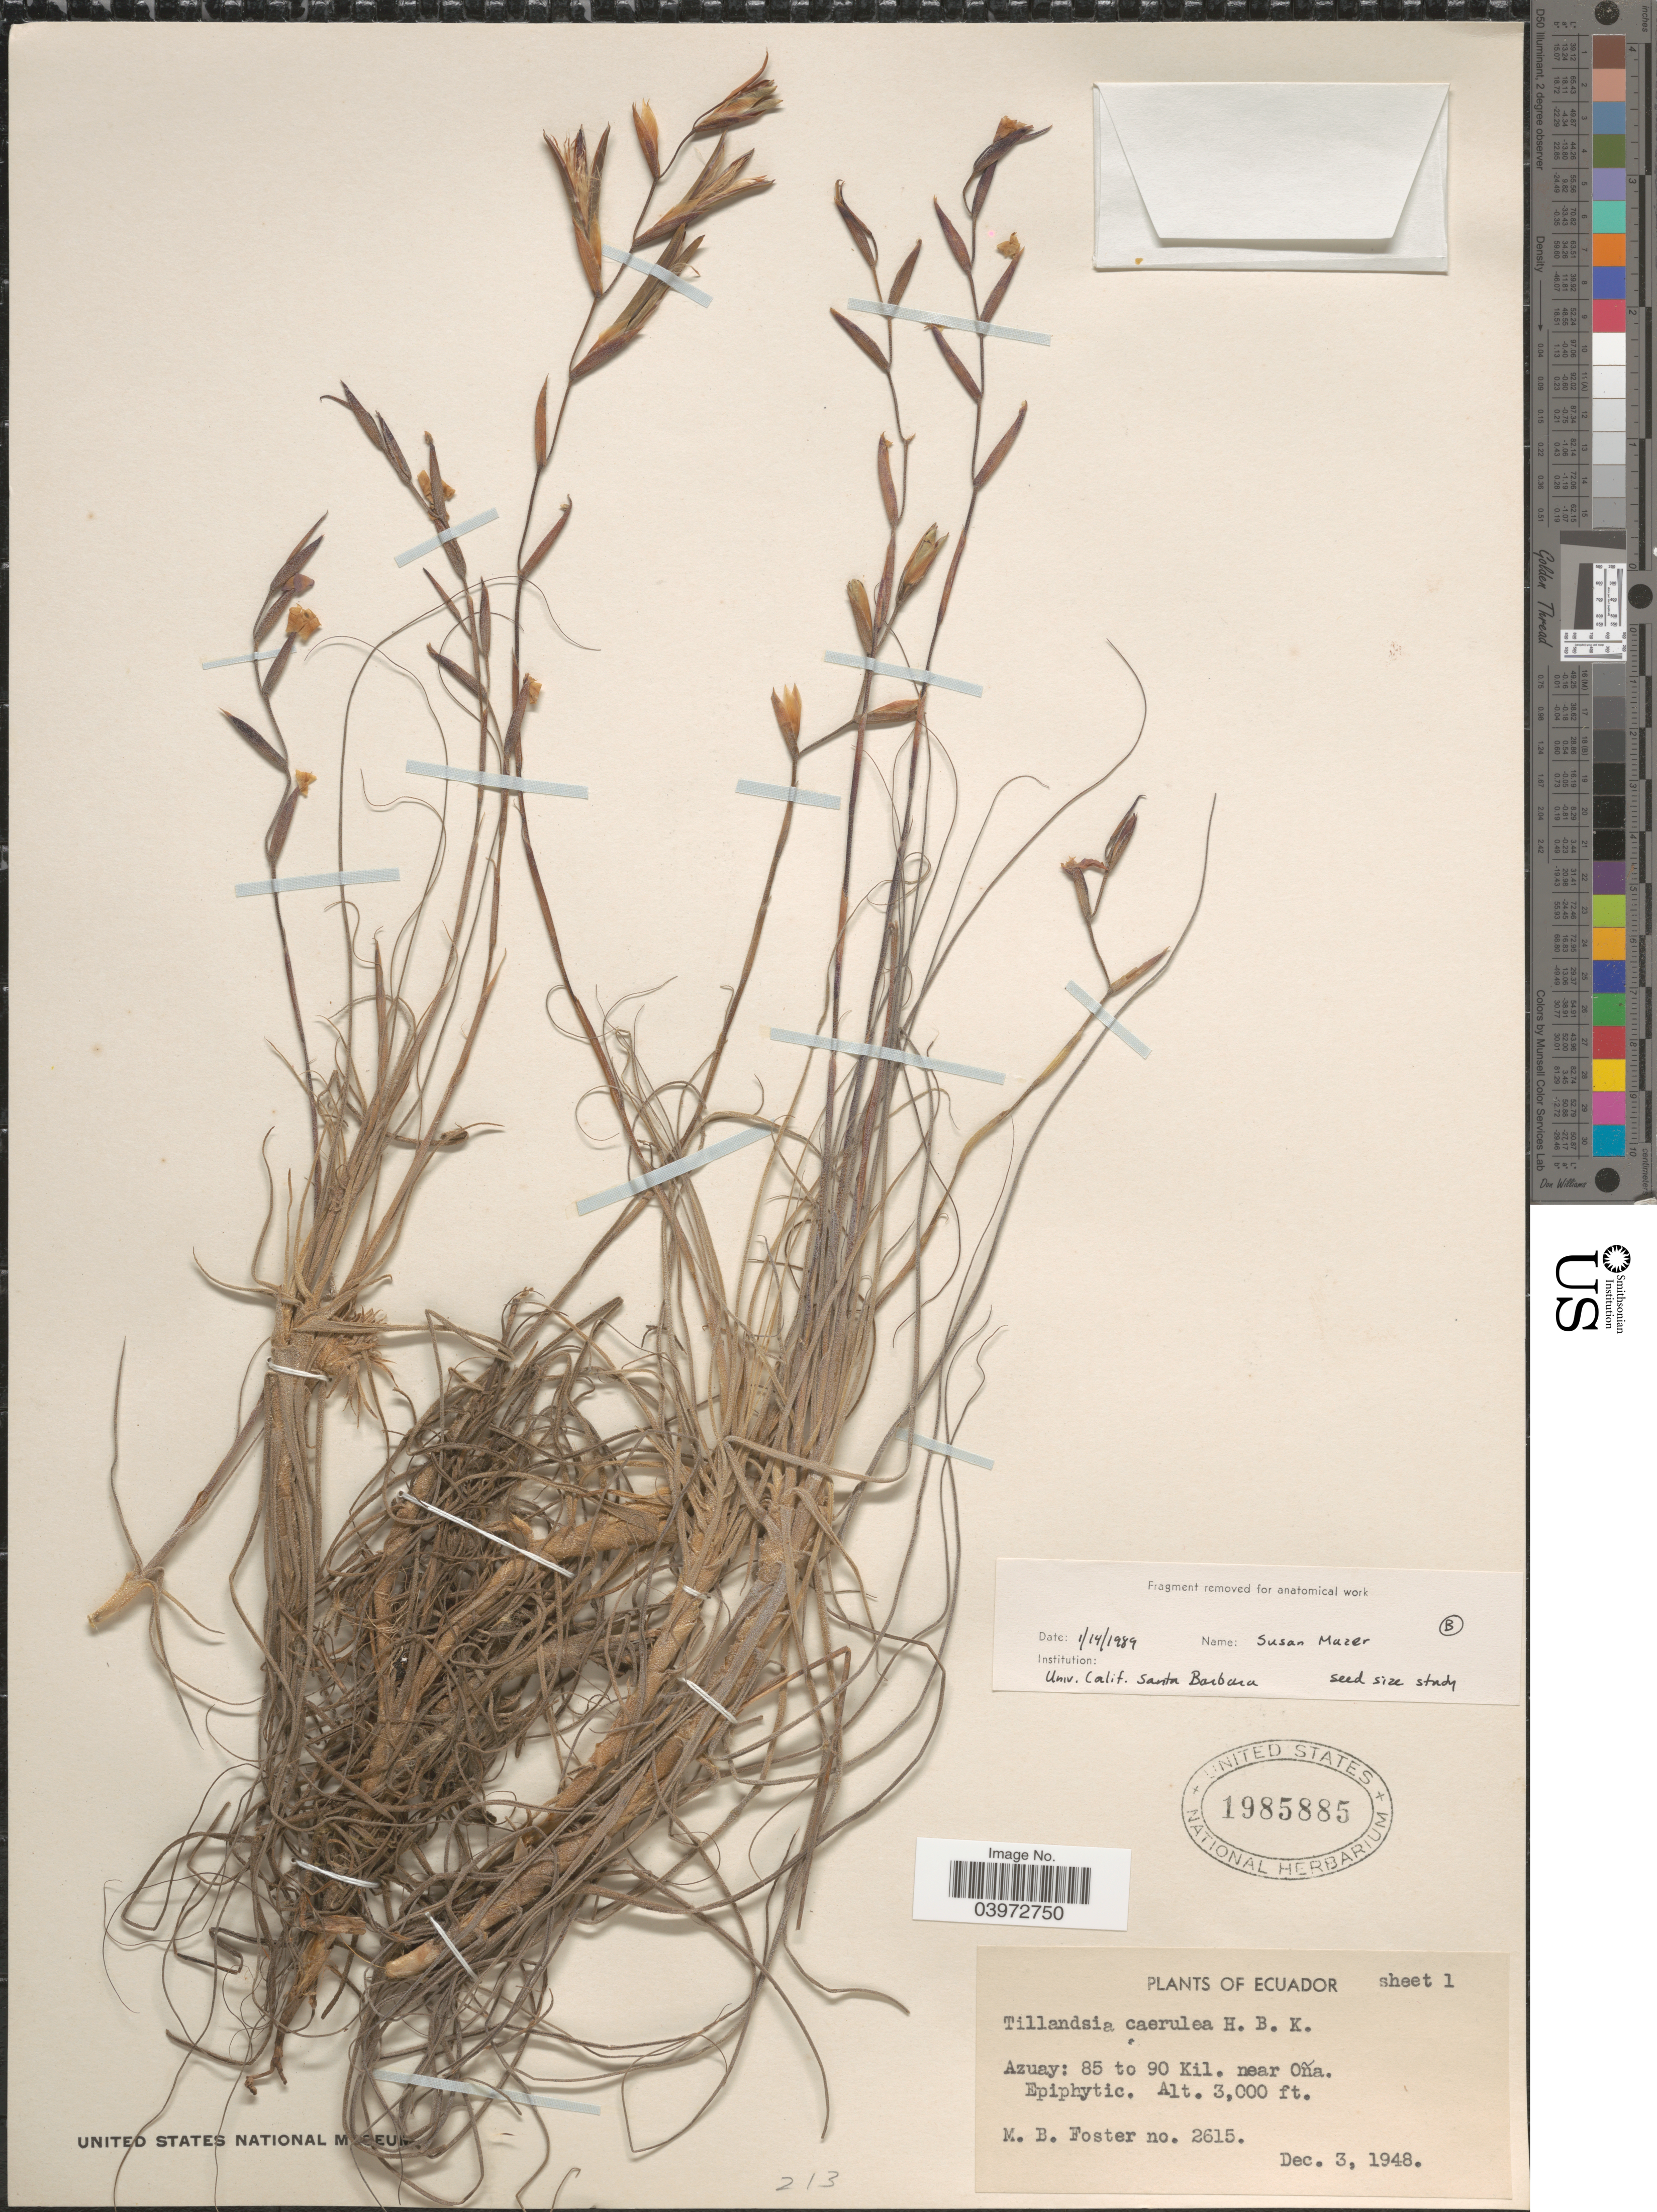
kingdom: Plantae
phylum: Tracheophyta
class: Liliopsida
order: Poales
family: Bromeliaceae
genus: Tillandsia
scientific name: Tillandsia caerulea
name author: Kunth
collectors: M. B. Foster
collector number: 2615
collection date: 1948-12-03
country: Ecuador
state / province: Azuay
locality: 85 to 90 Kil. near Oña.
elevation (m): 914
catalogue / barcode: US 1985885